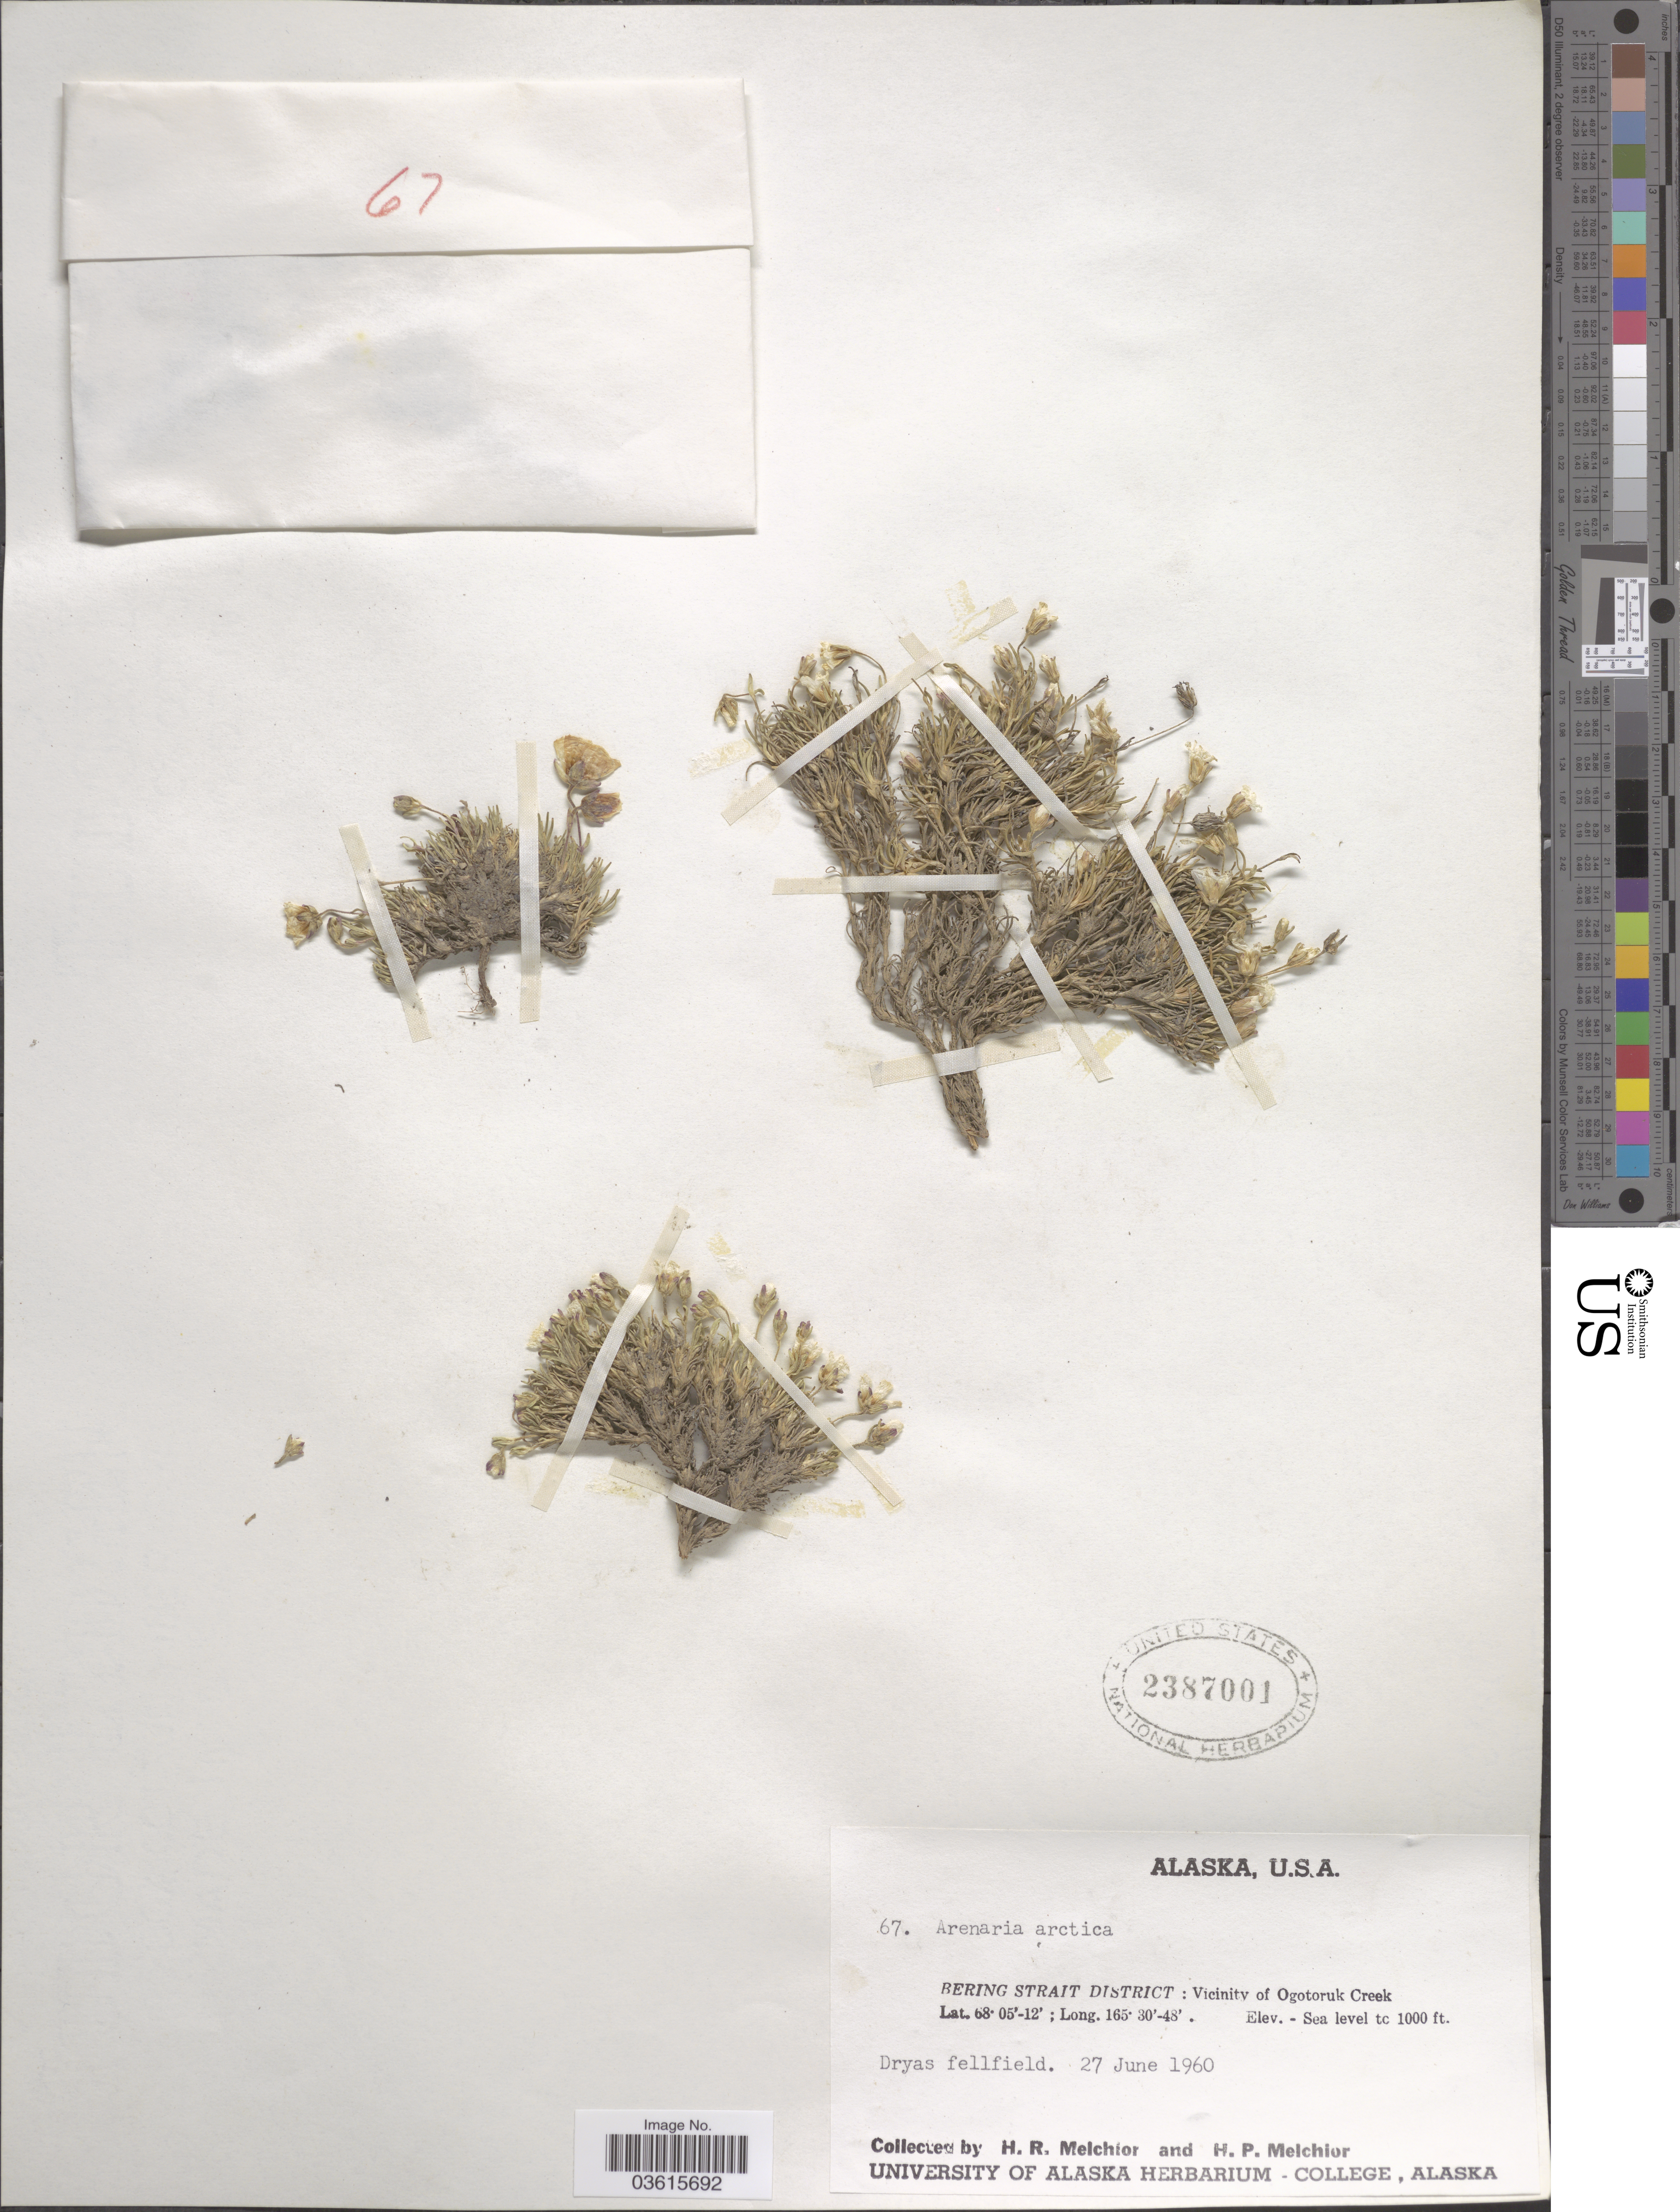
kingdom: Plantae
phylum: Tracheophyta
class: Magnoliopsida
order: Caryophyllales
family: Caryophyllaceae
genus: Cherleria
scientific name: Cherleria arctica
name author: (Steven ex Ser.) A.J. Moore & Dillenb.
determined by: Strong, Mark T., (BOT), Smithsonian Institution - National Museum of Natural History (UNITED STATES)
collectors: H. R. Melchior & H. P. Melchior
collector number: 67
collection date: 1960-06-27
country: United States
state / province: Alaska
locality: U.S.A. Bering Strait District: Vicinity of Ogotoruk Creek.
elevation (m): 0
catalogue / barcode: US 2387001